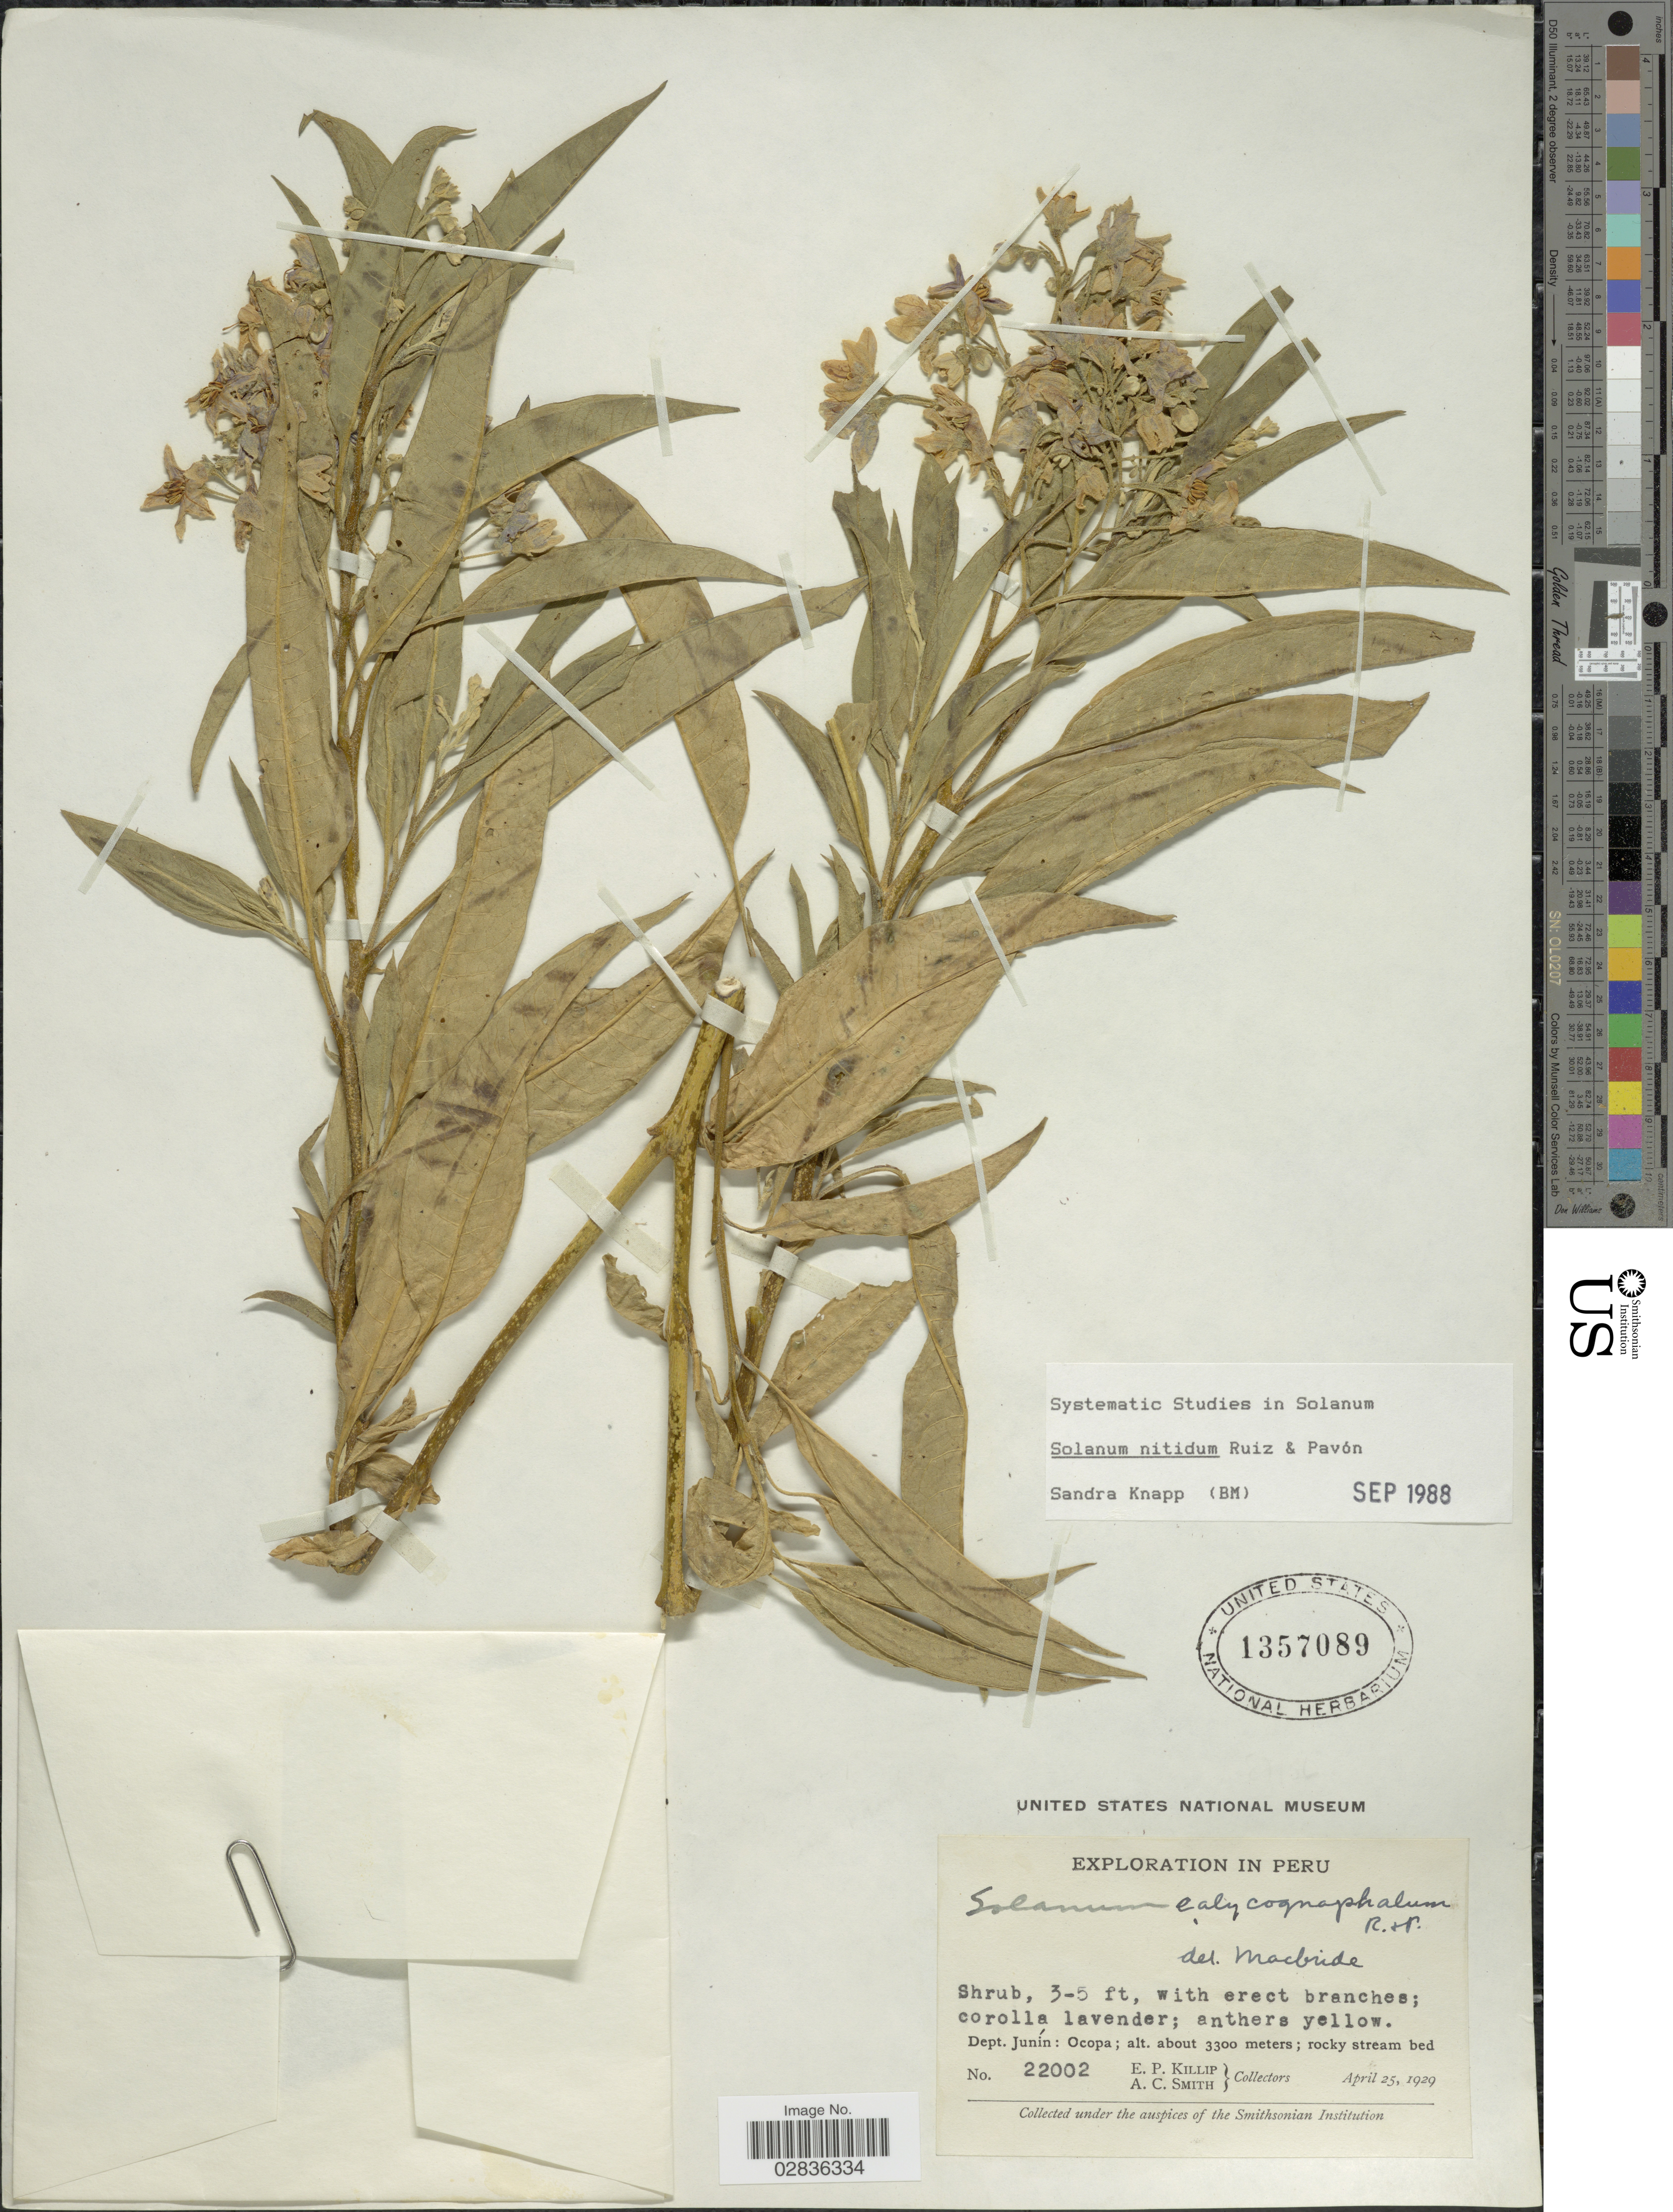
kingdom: Plantae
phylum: Tracheophyta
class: Magnoliopsida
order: Solanales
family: Solanaceae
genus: Solanum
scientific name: Solanum nitidum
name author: Ruiz & Pav.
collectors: E. P. Killip & A. C. Smith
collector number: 22002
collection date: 1929-04-25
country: Peru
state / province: Junín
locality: Dept. Junín: Ocopa.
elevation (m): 3300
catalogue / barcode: US 1357089